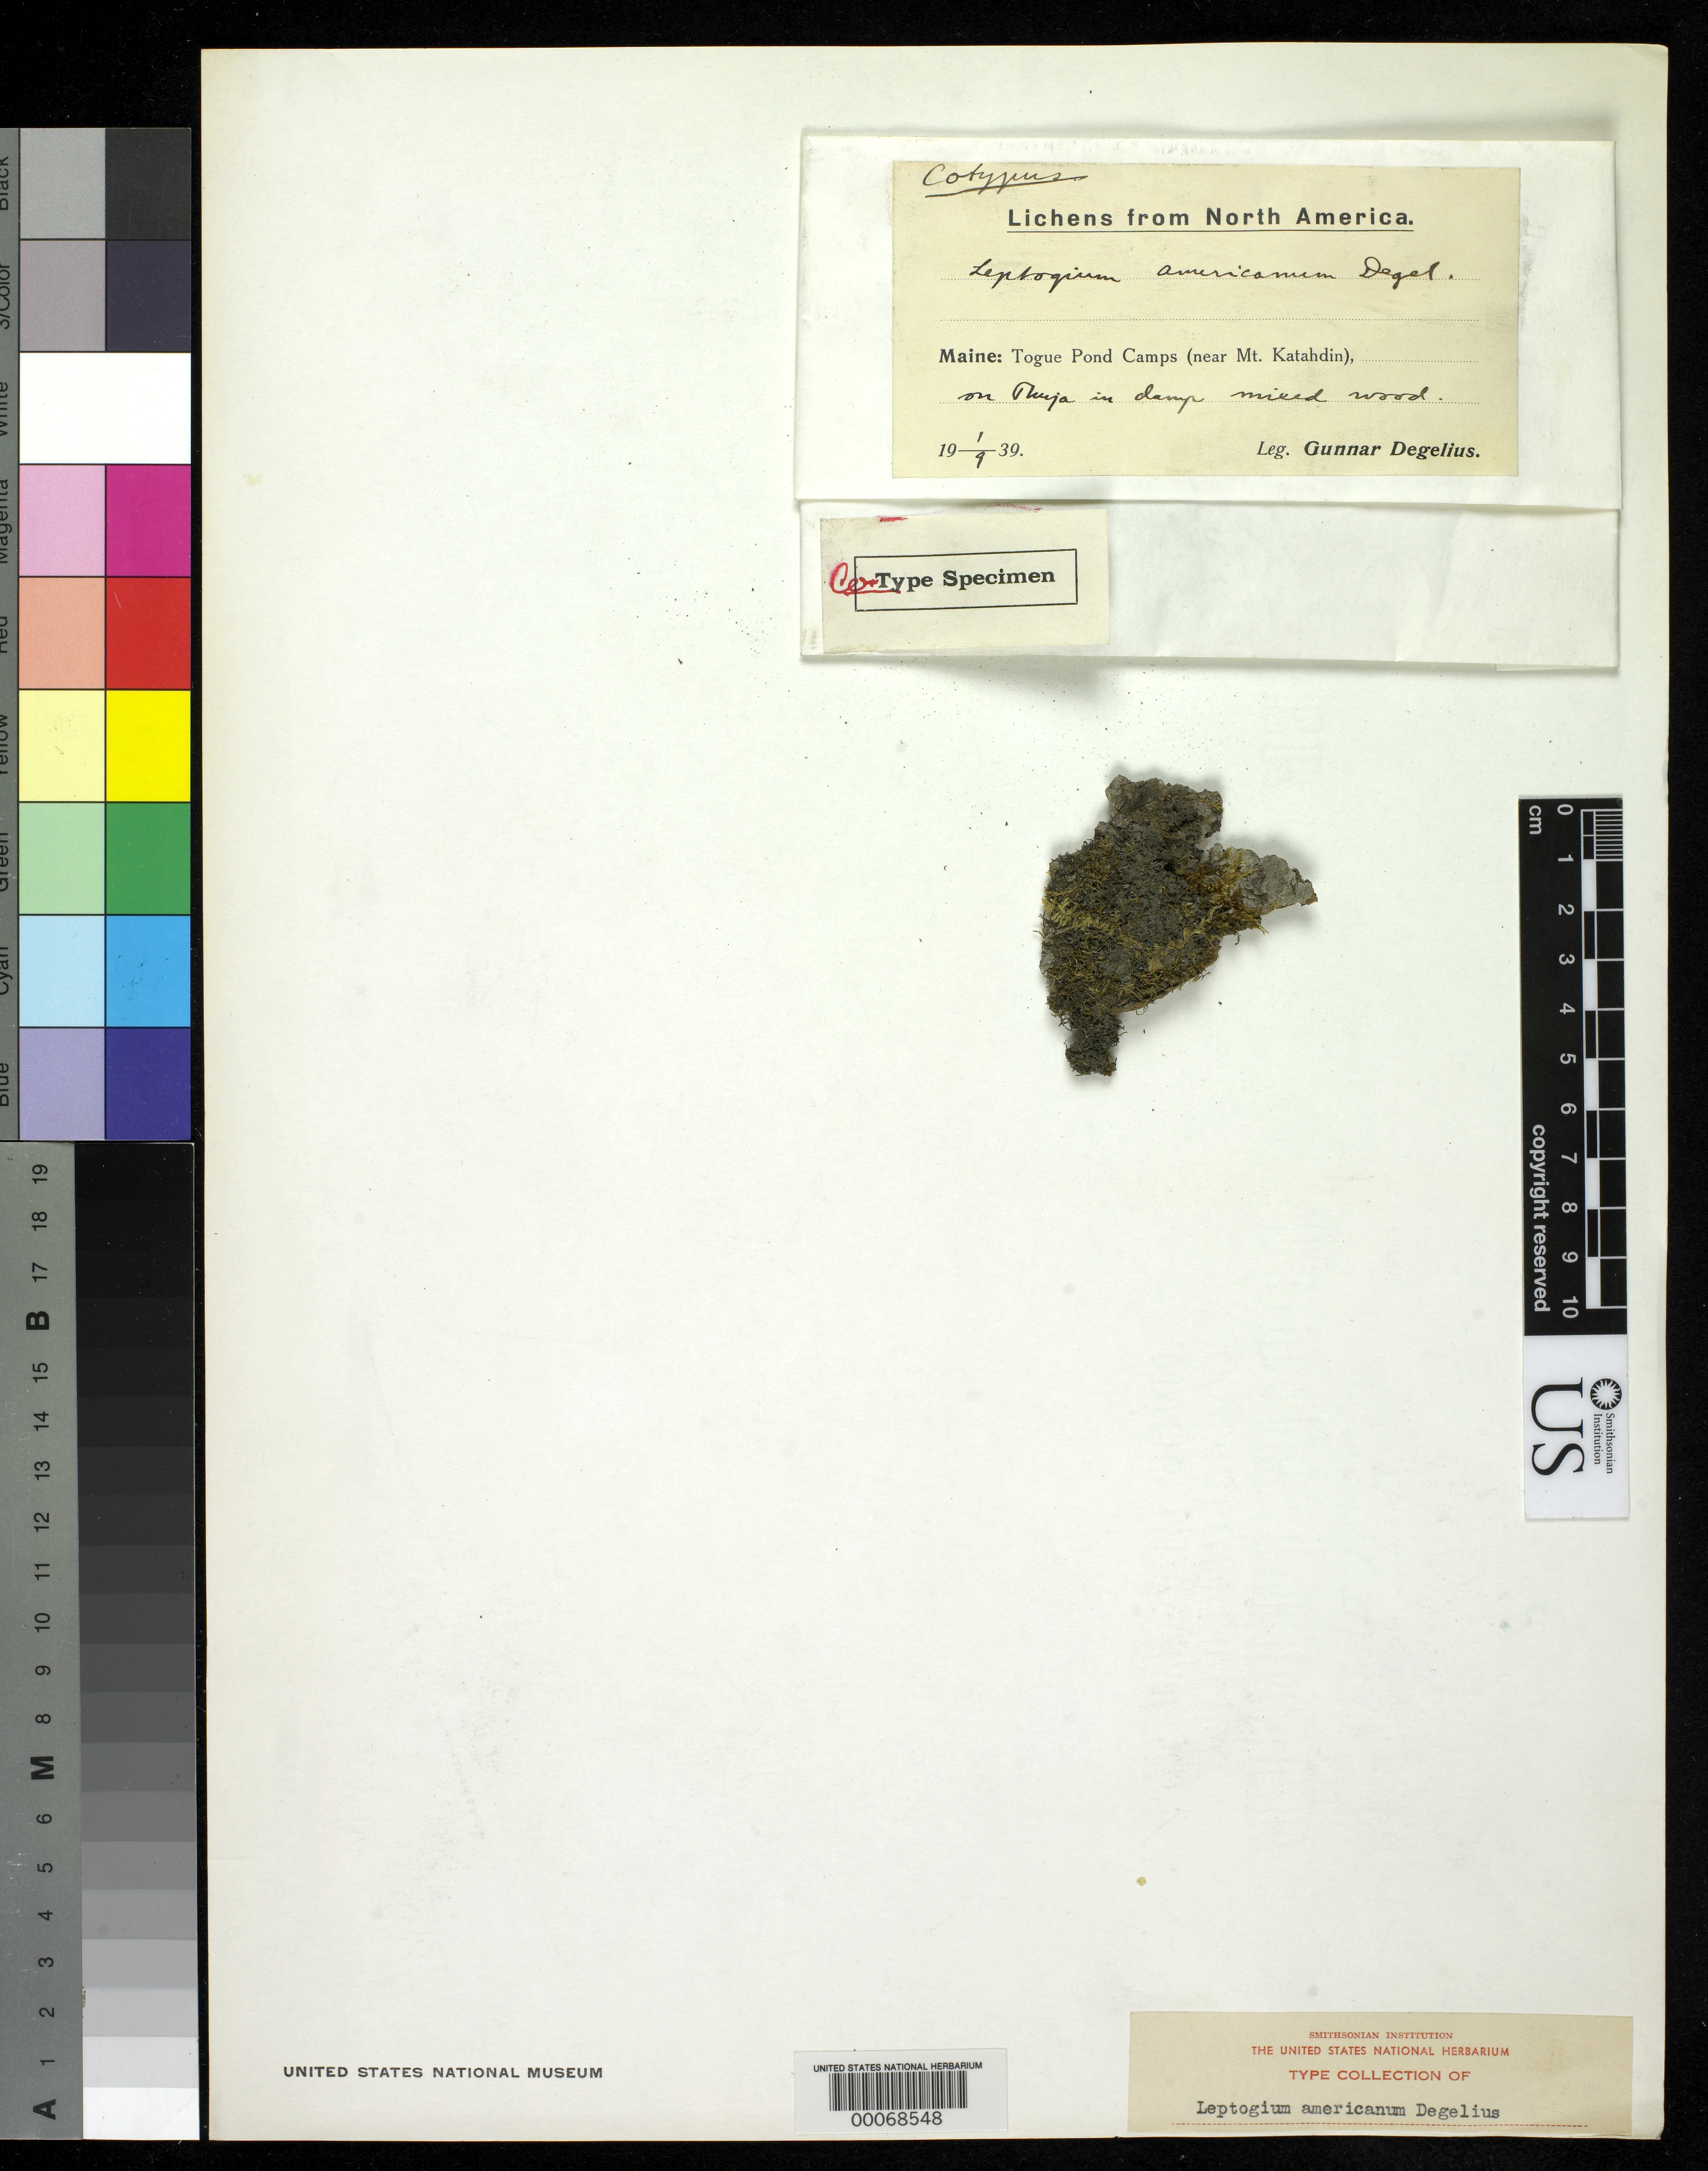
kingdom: Fungi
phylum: Ascomycota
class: Lecanoromycetes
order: Peltigerales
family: Collemataceae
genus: Leptogium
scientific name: Leptogium americanum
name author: Degel.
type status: Isotype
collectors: G. B. F. Degelius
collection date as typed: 01 Aug 1939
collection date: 1939-08-01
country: United States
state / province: Maine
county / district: Piscataquis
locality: Togue Pond Camps (near Mt. Katahdin).